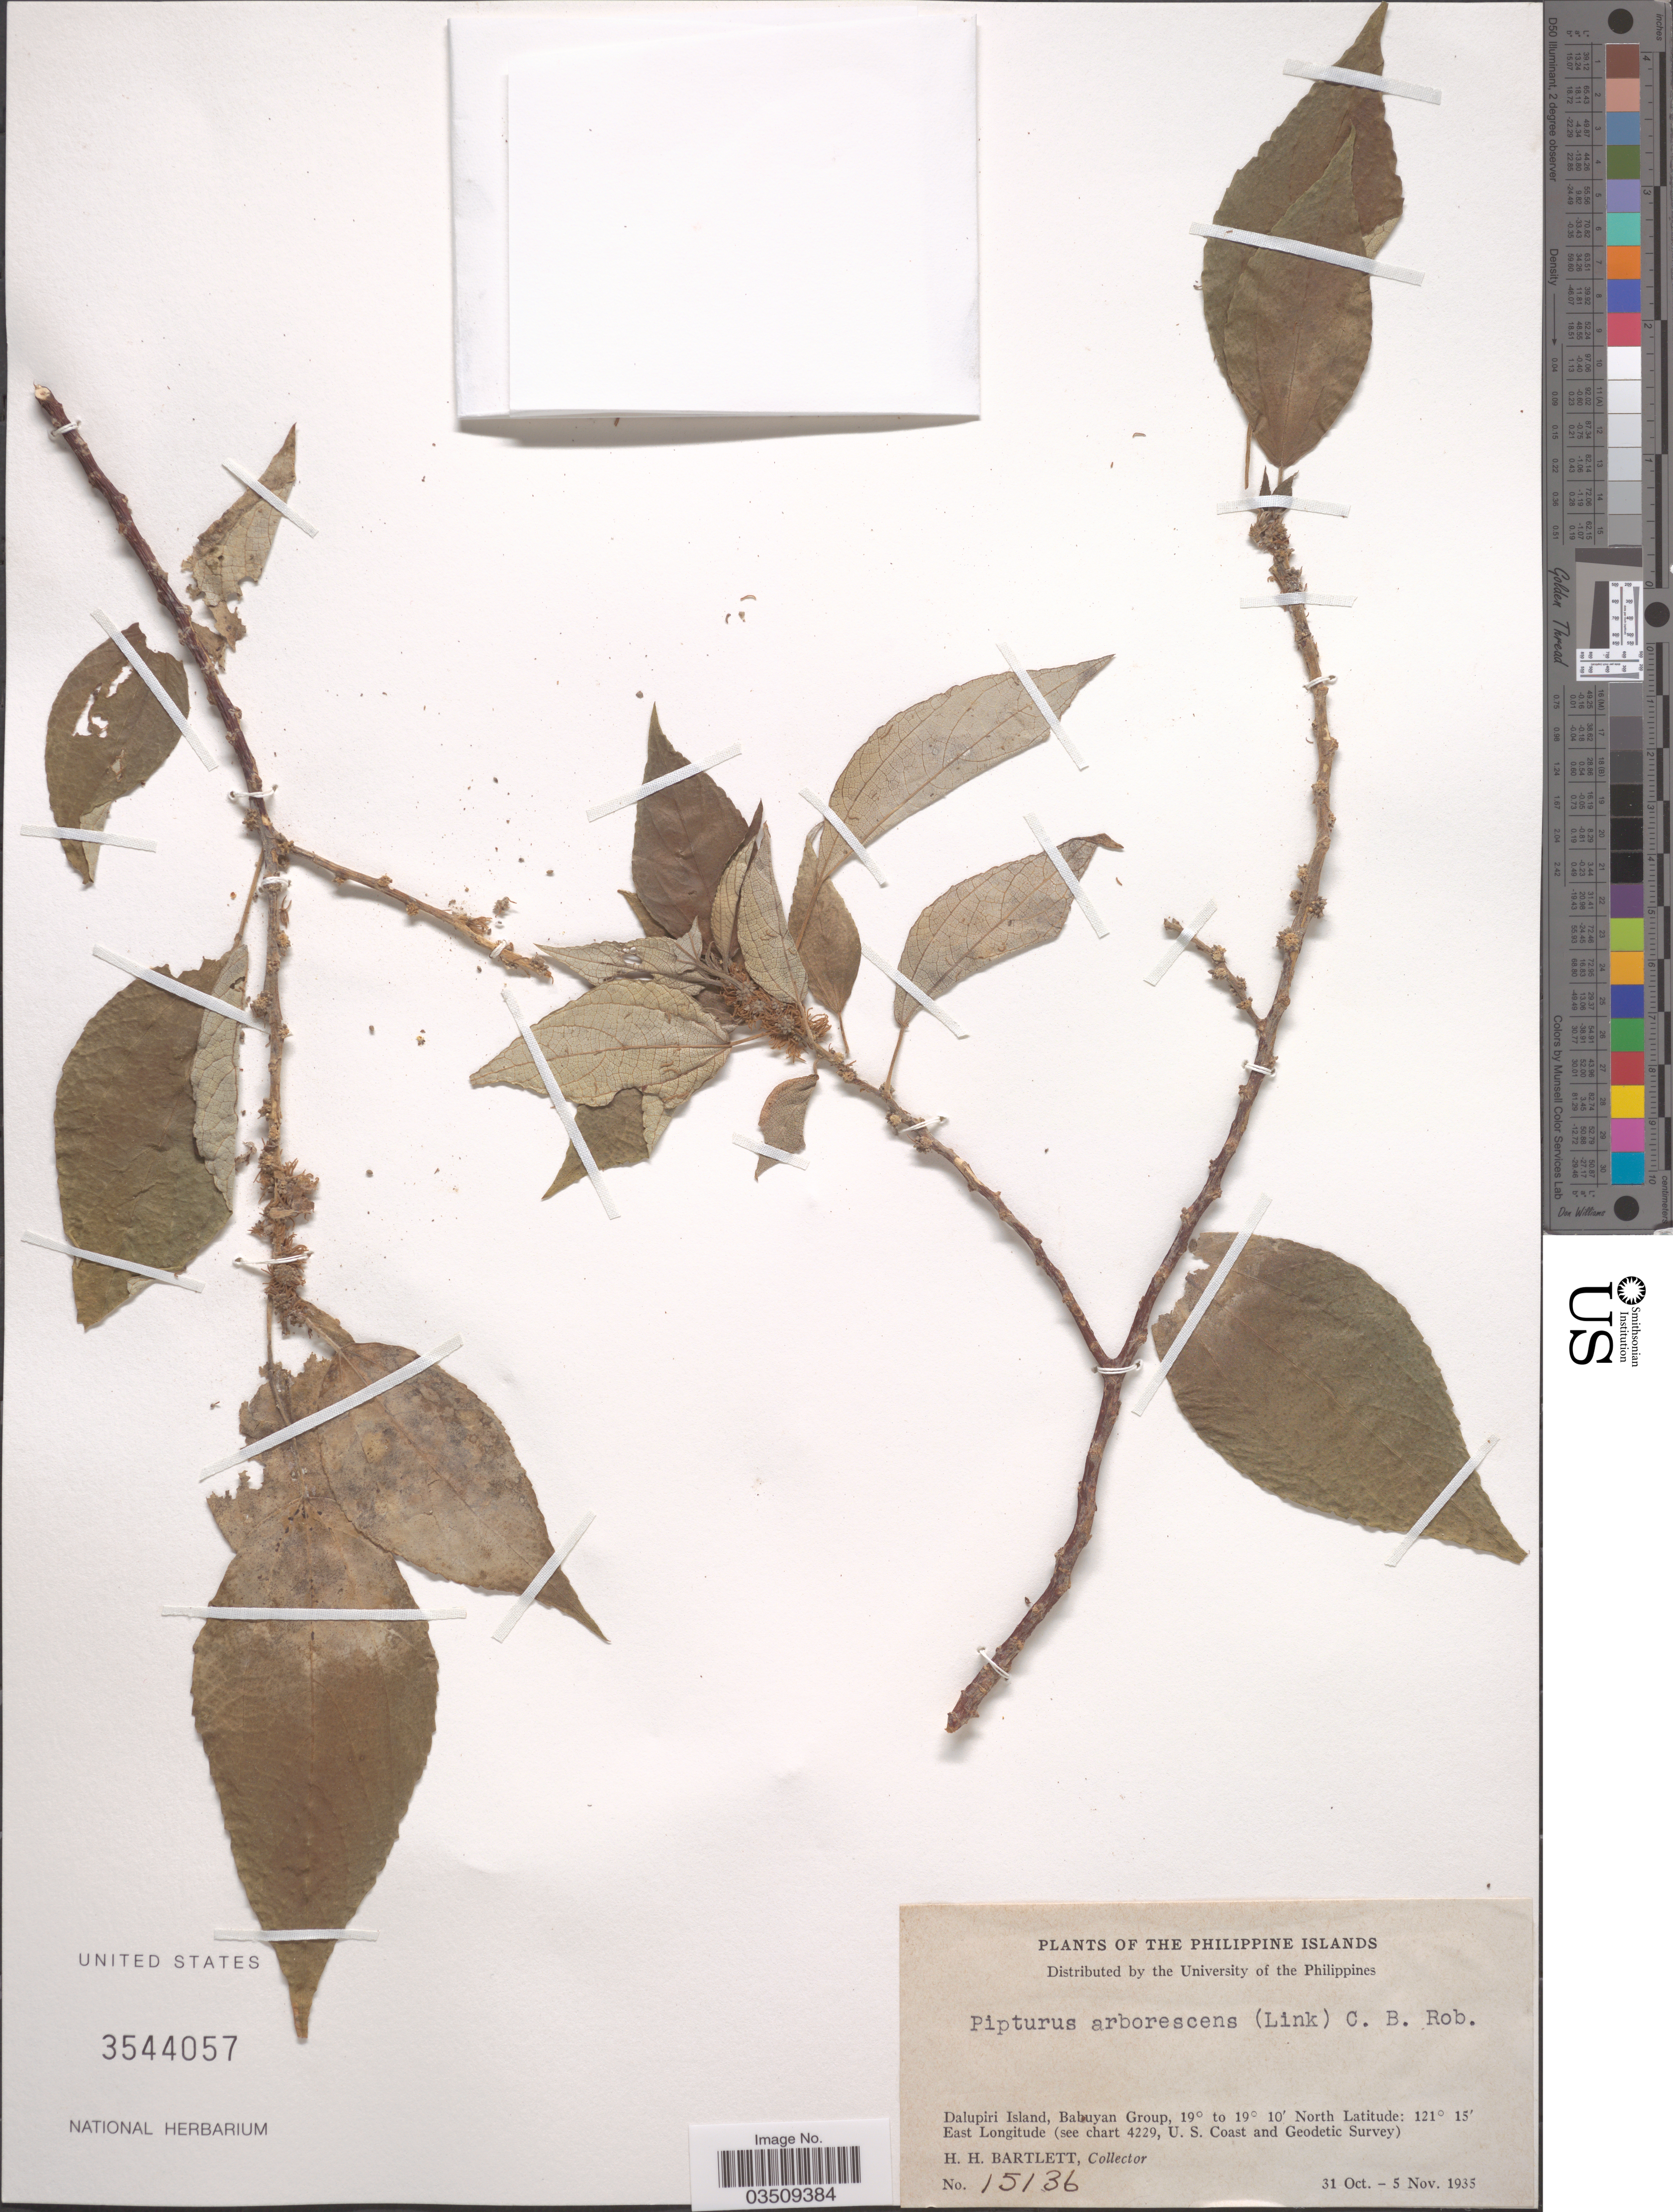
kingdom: Plantae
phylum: Tracheophyta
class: Magnoliopsida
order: Rosales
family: Urticaceae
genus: Pipturus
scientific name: Pipturus arborescens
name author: (Link) C.B. Rob.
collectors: H. H. Bartlett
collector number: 15136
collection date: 1935-10-31/1935-11-05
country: Philippines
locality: Dalupiri Island, Babuyan Group.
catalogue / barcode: US 3544057